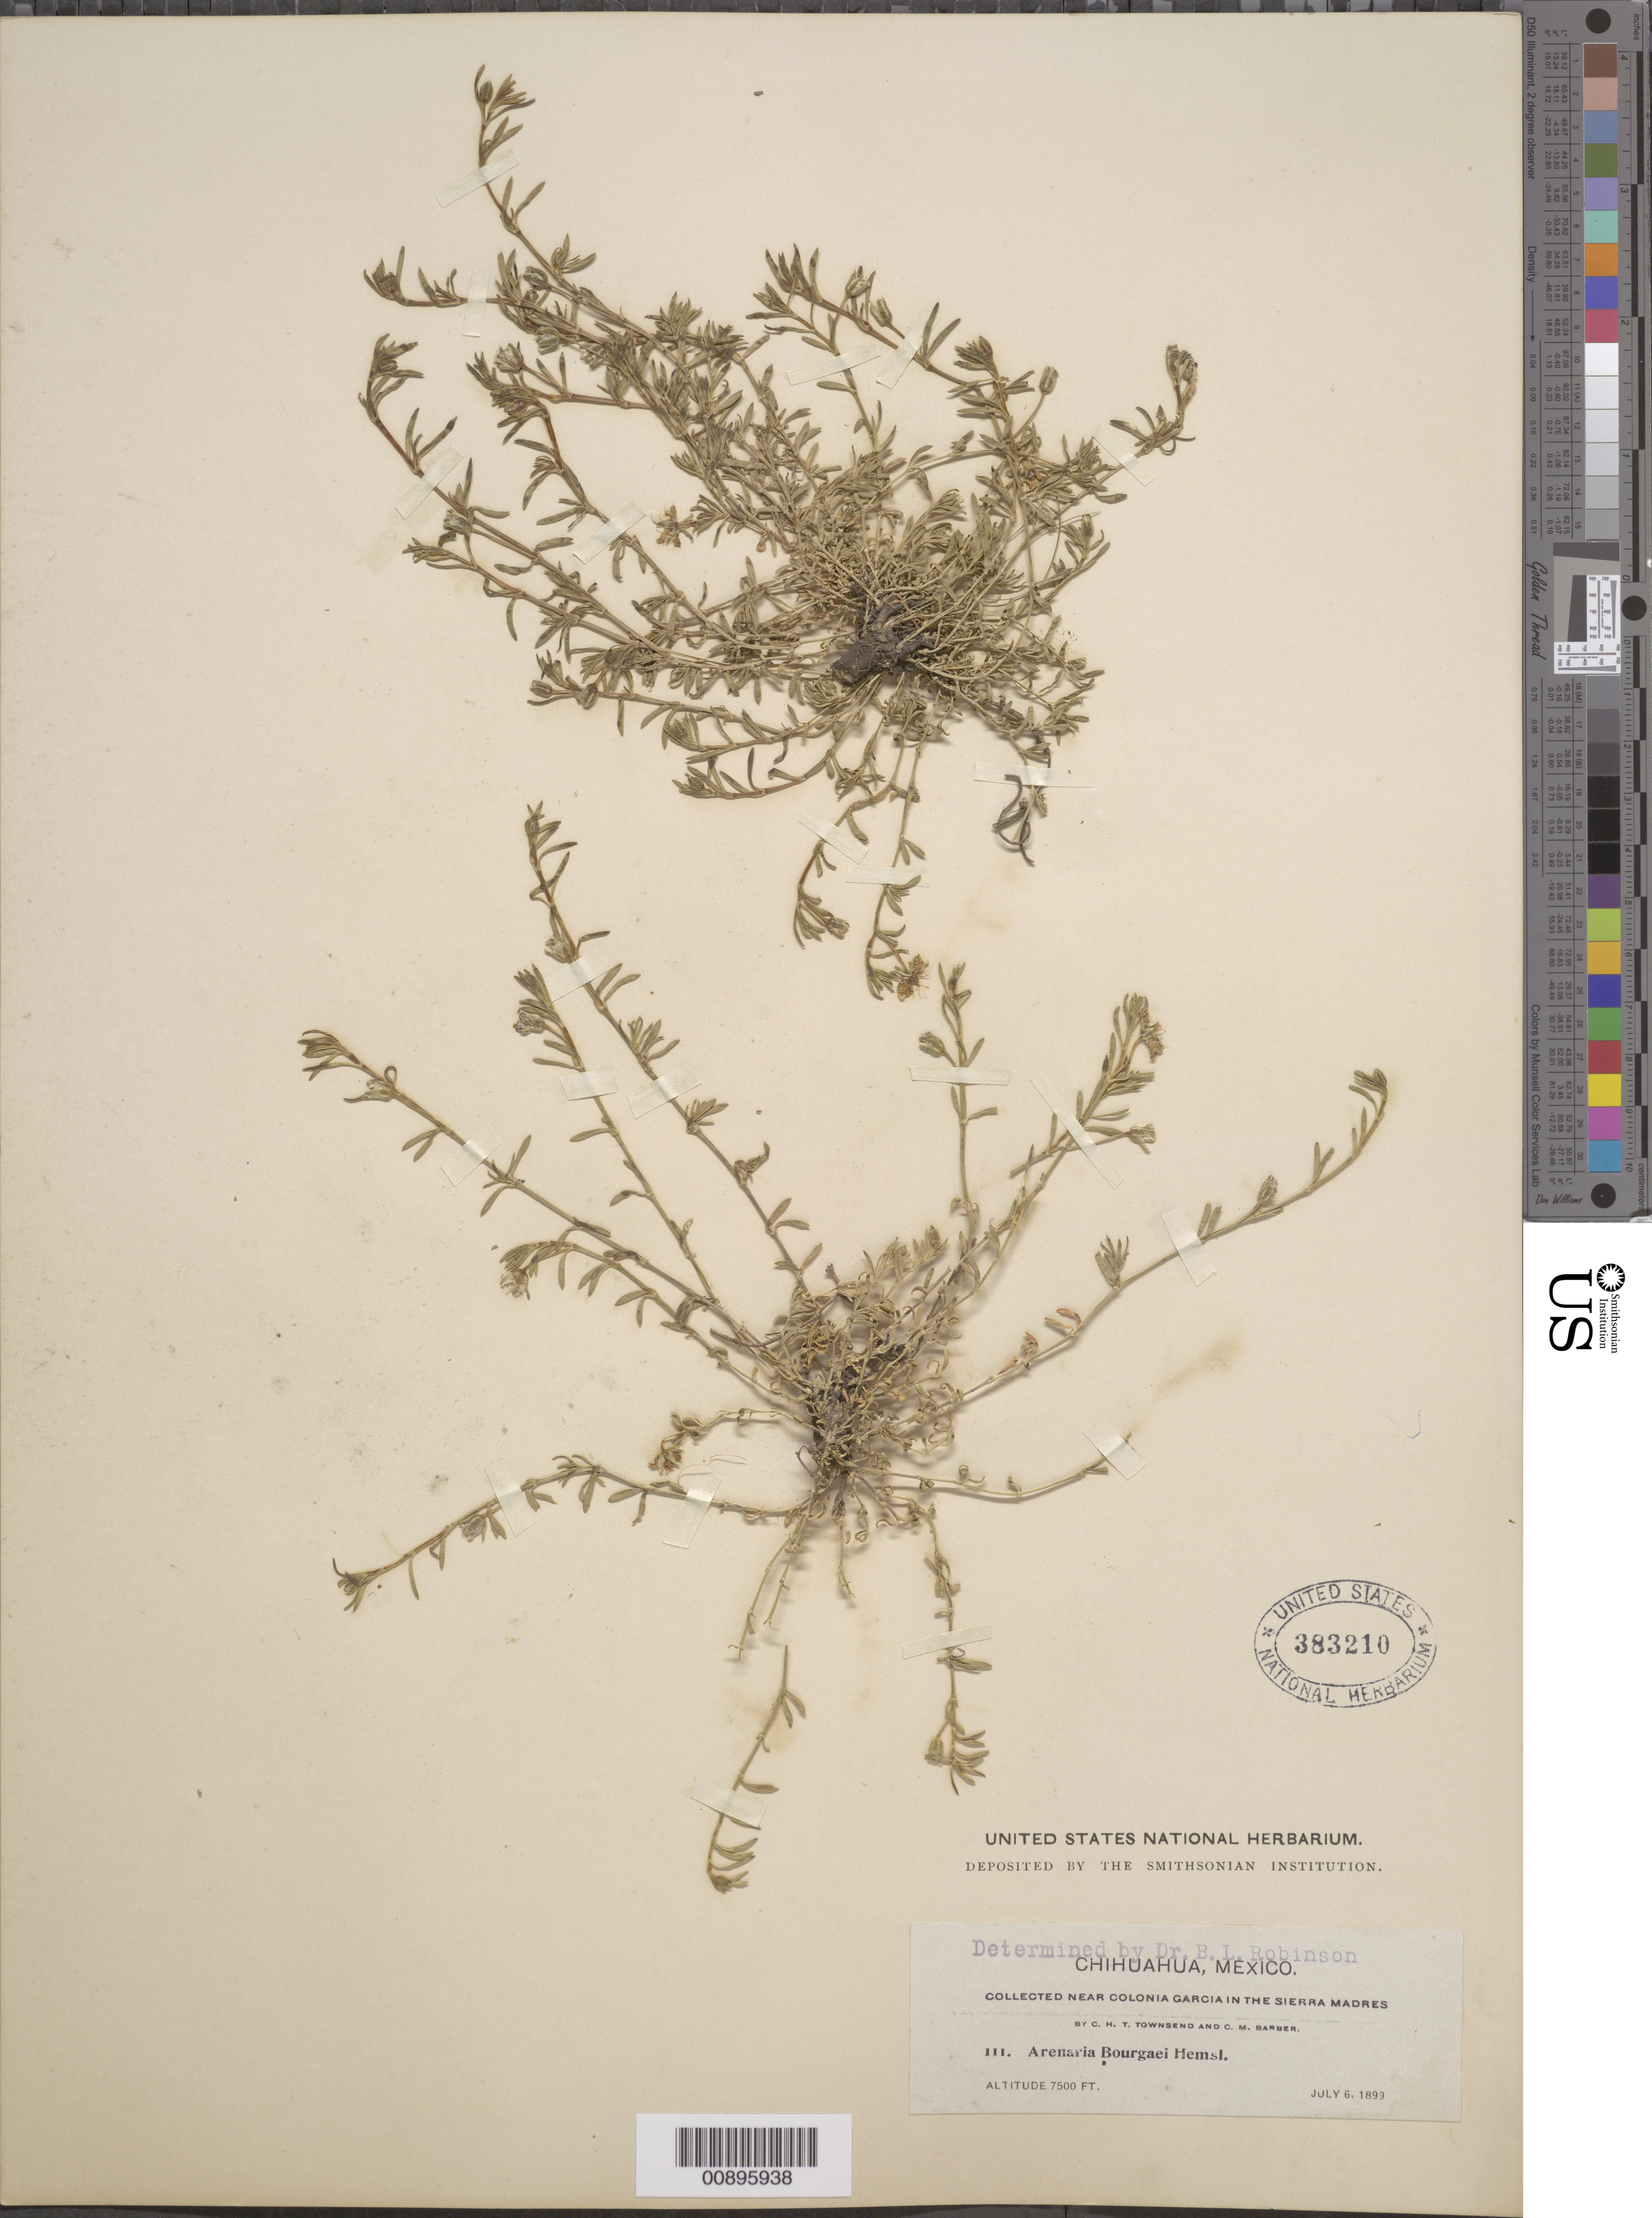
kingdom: Plantae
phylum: Tracheophyta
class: Magnoliopsida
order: Caryophyllales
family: Caryophyllaceae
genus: Arenaria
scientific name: Arenaria bourgaei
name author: Hemsl.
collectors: C. H. T. Townsend & C. Barber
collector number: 111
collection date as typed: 06 Jul 1899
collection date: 1899-07-06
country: Mexico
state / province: Chihuahua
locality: Near Colonia García in the Sierra Madre, Chihuahua.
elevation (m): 2286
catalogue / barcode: US 383210